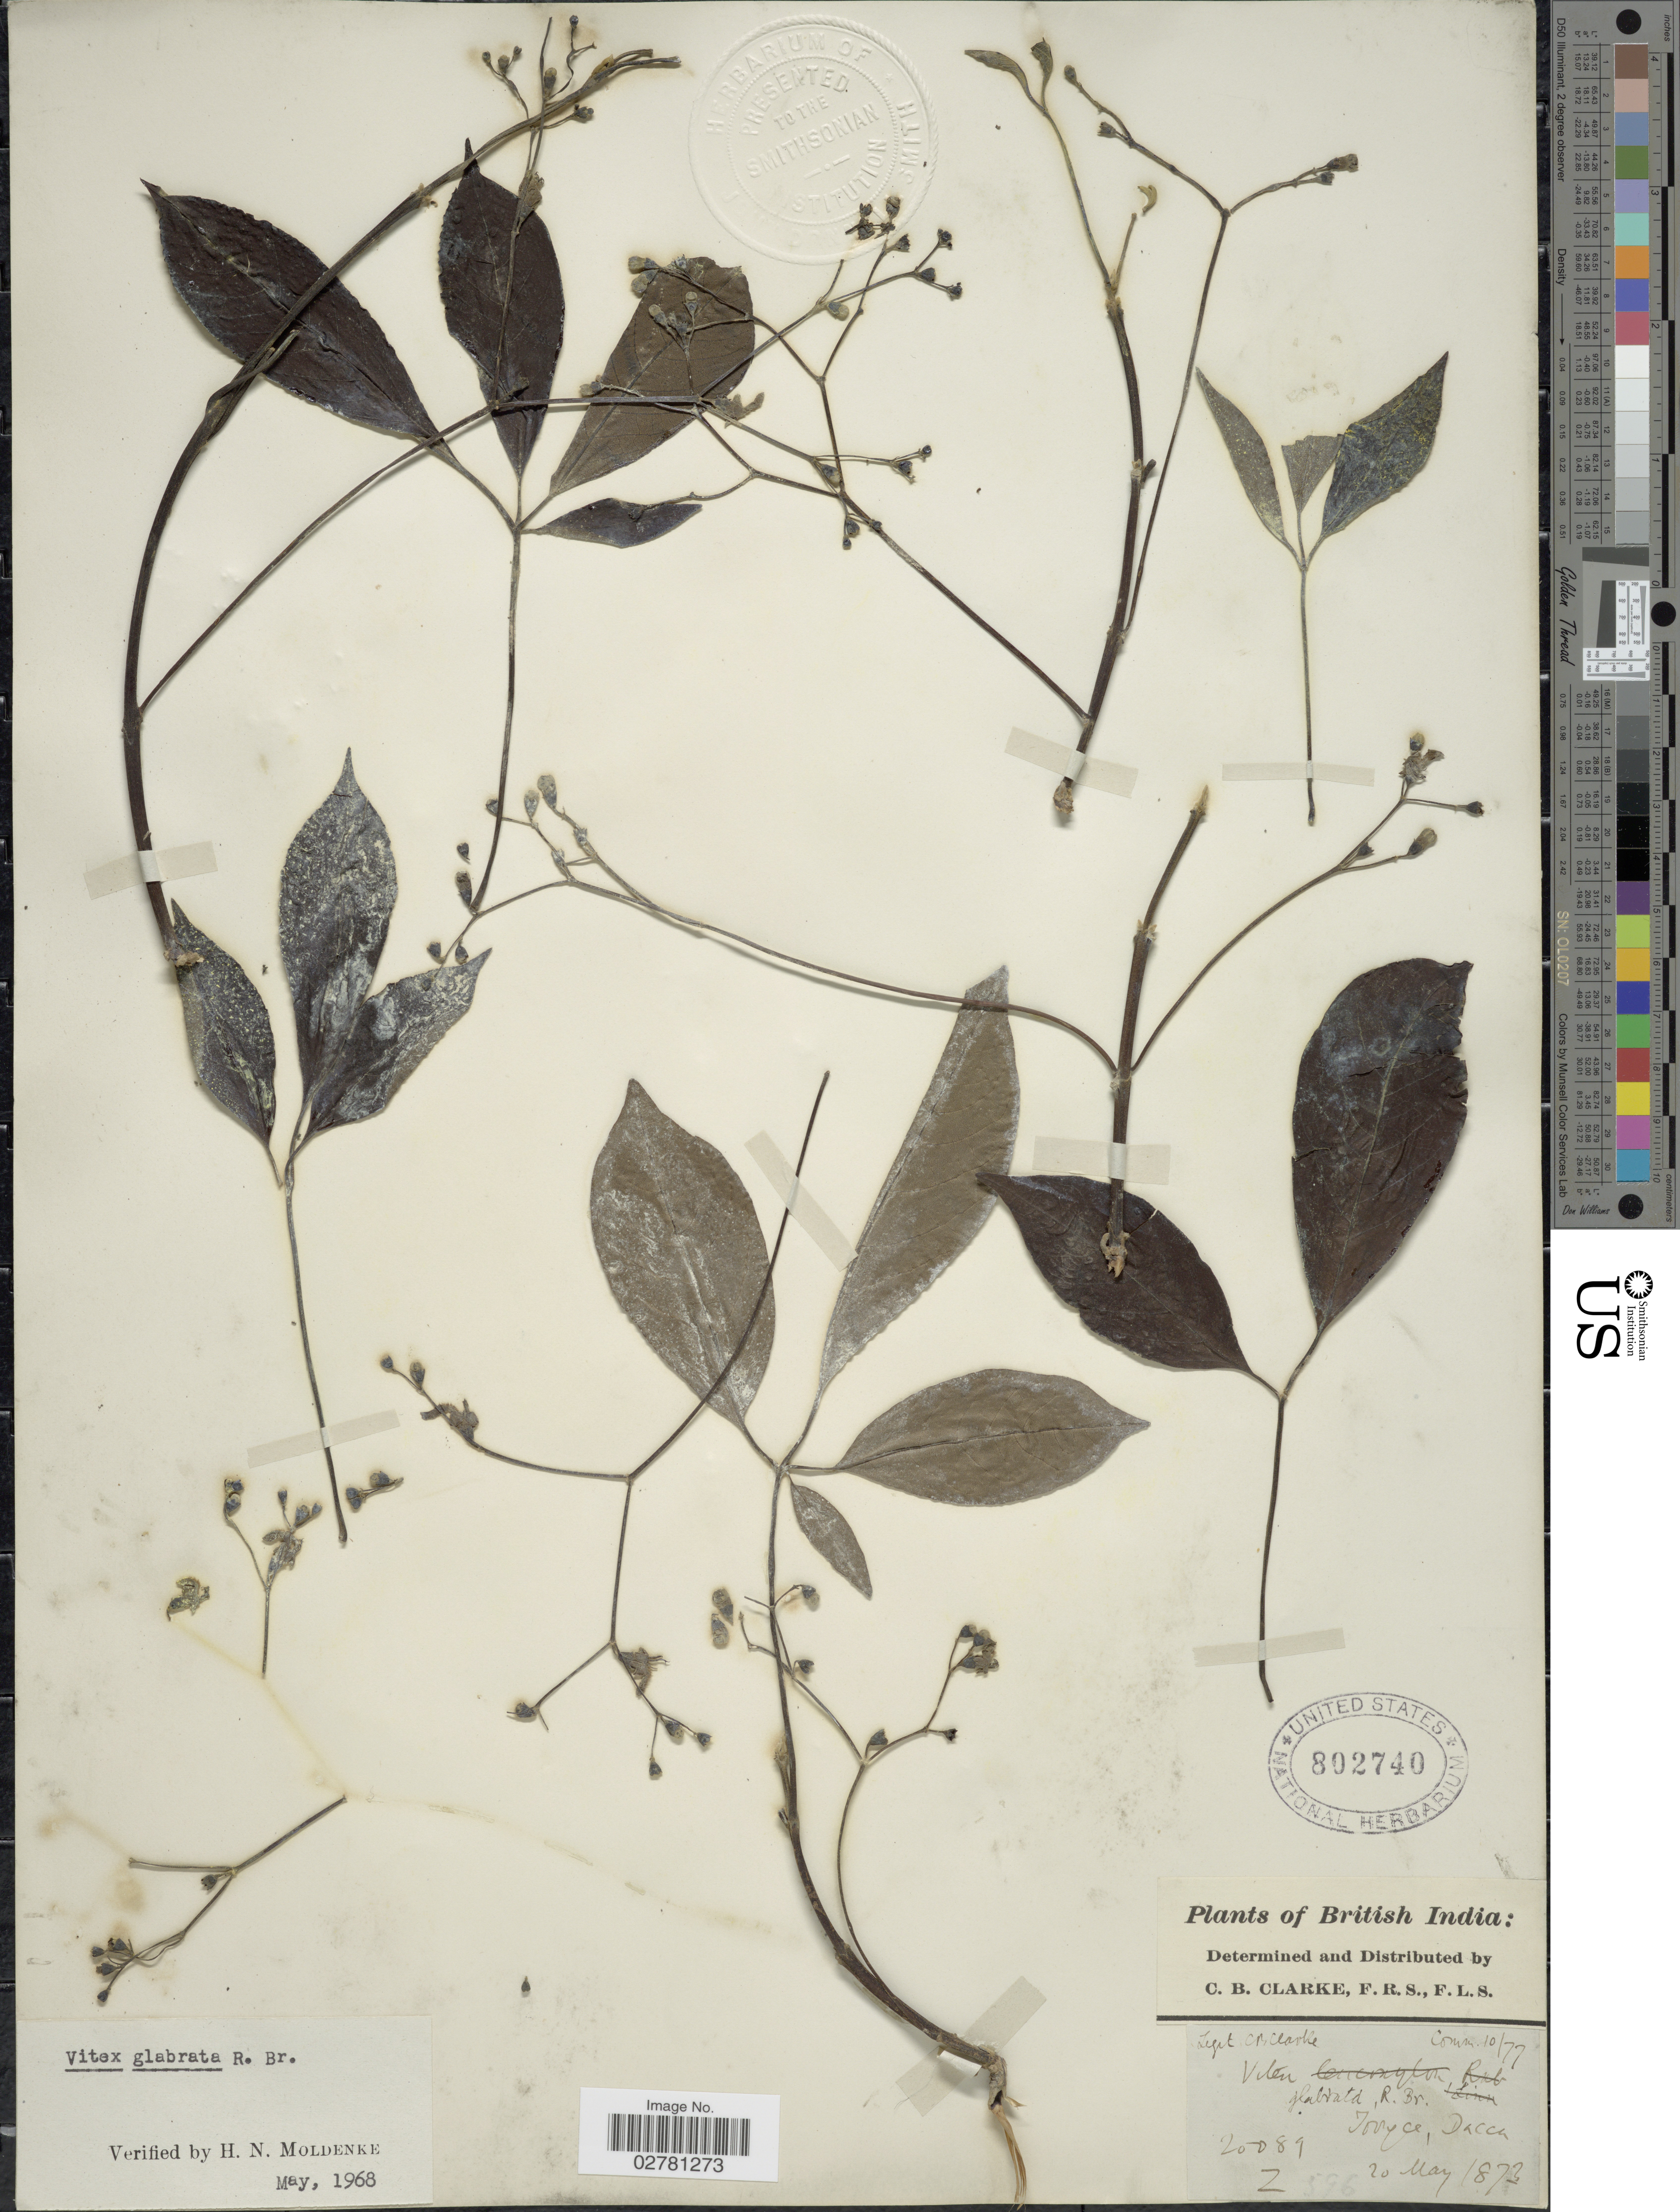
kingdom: Plantae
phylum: Tracheophyta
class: Magnoliopsida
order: Lamiales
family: Lamiaceae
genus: Vitex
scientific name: Vitex glabrata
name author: R. Br.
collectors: C. B. Clarke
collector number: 20089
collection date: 1873-05-20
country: India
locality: British India. Jovce, Dacca [interpreted].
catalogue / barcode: US 802740